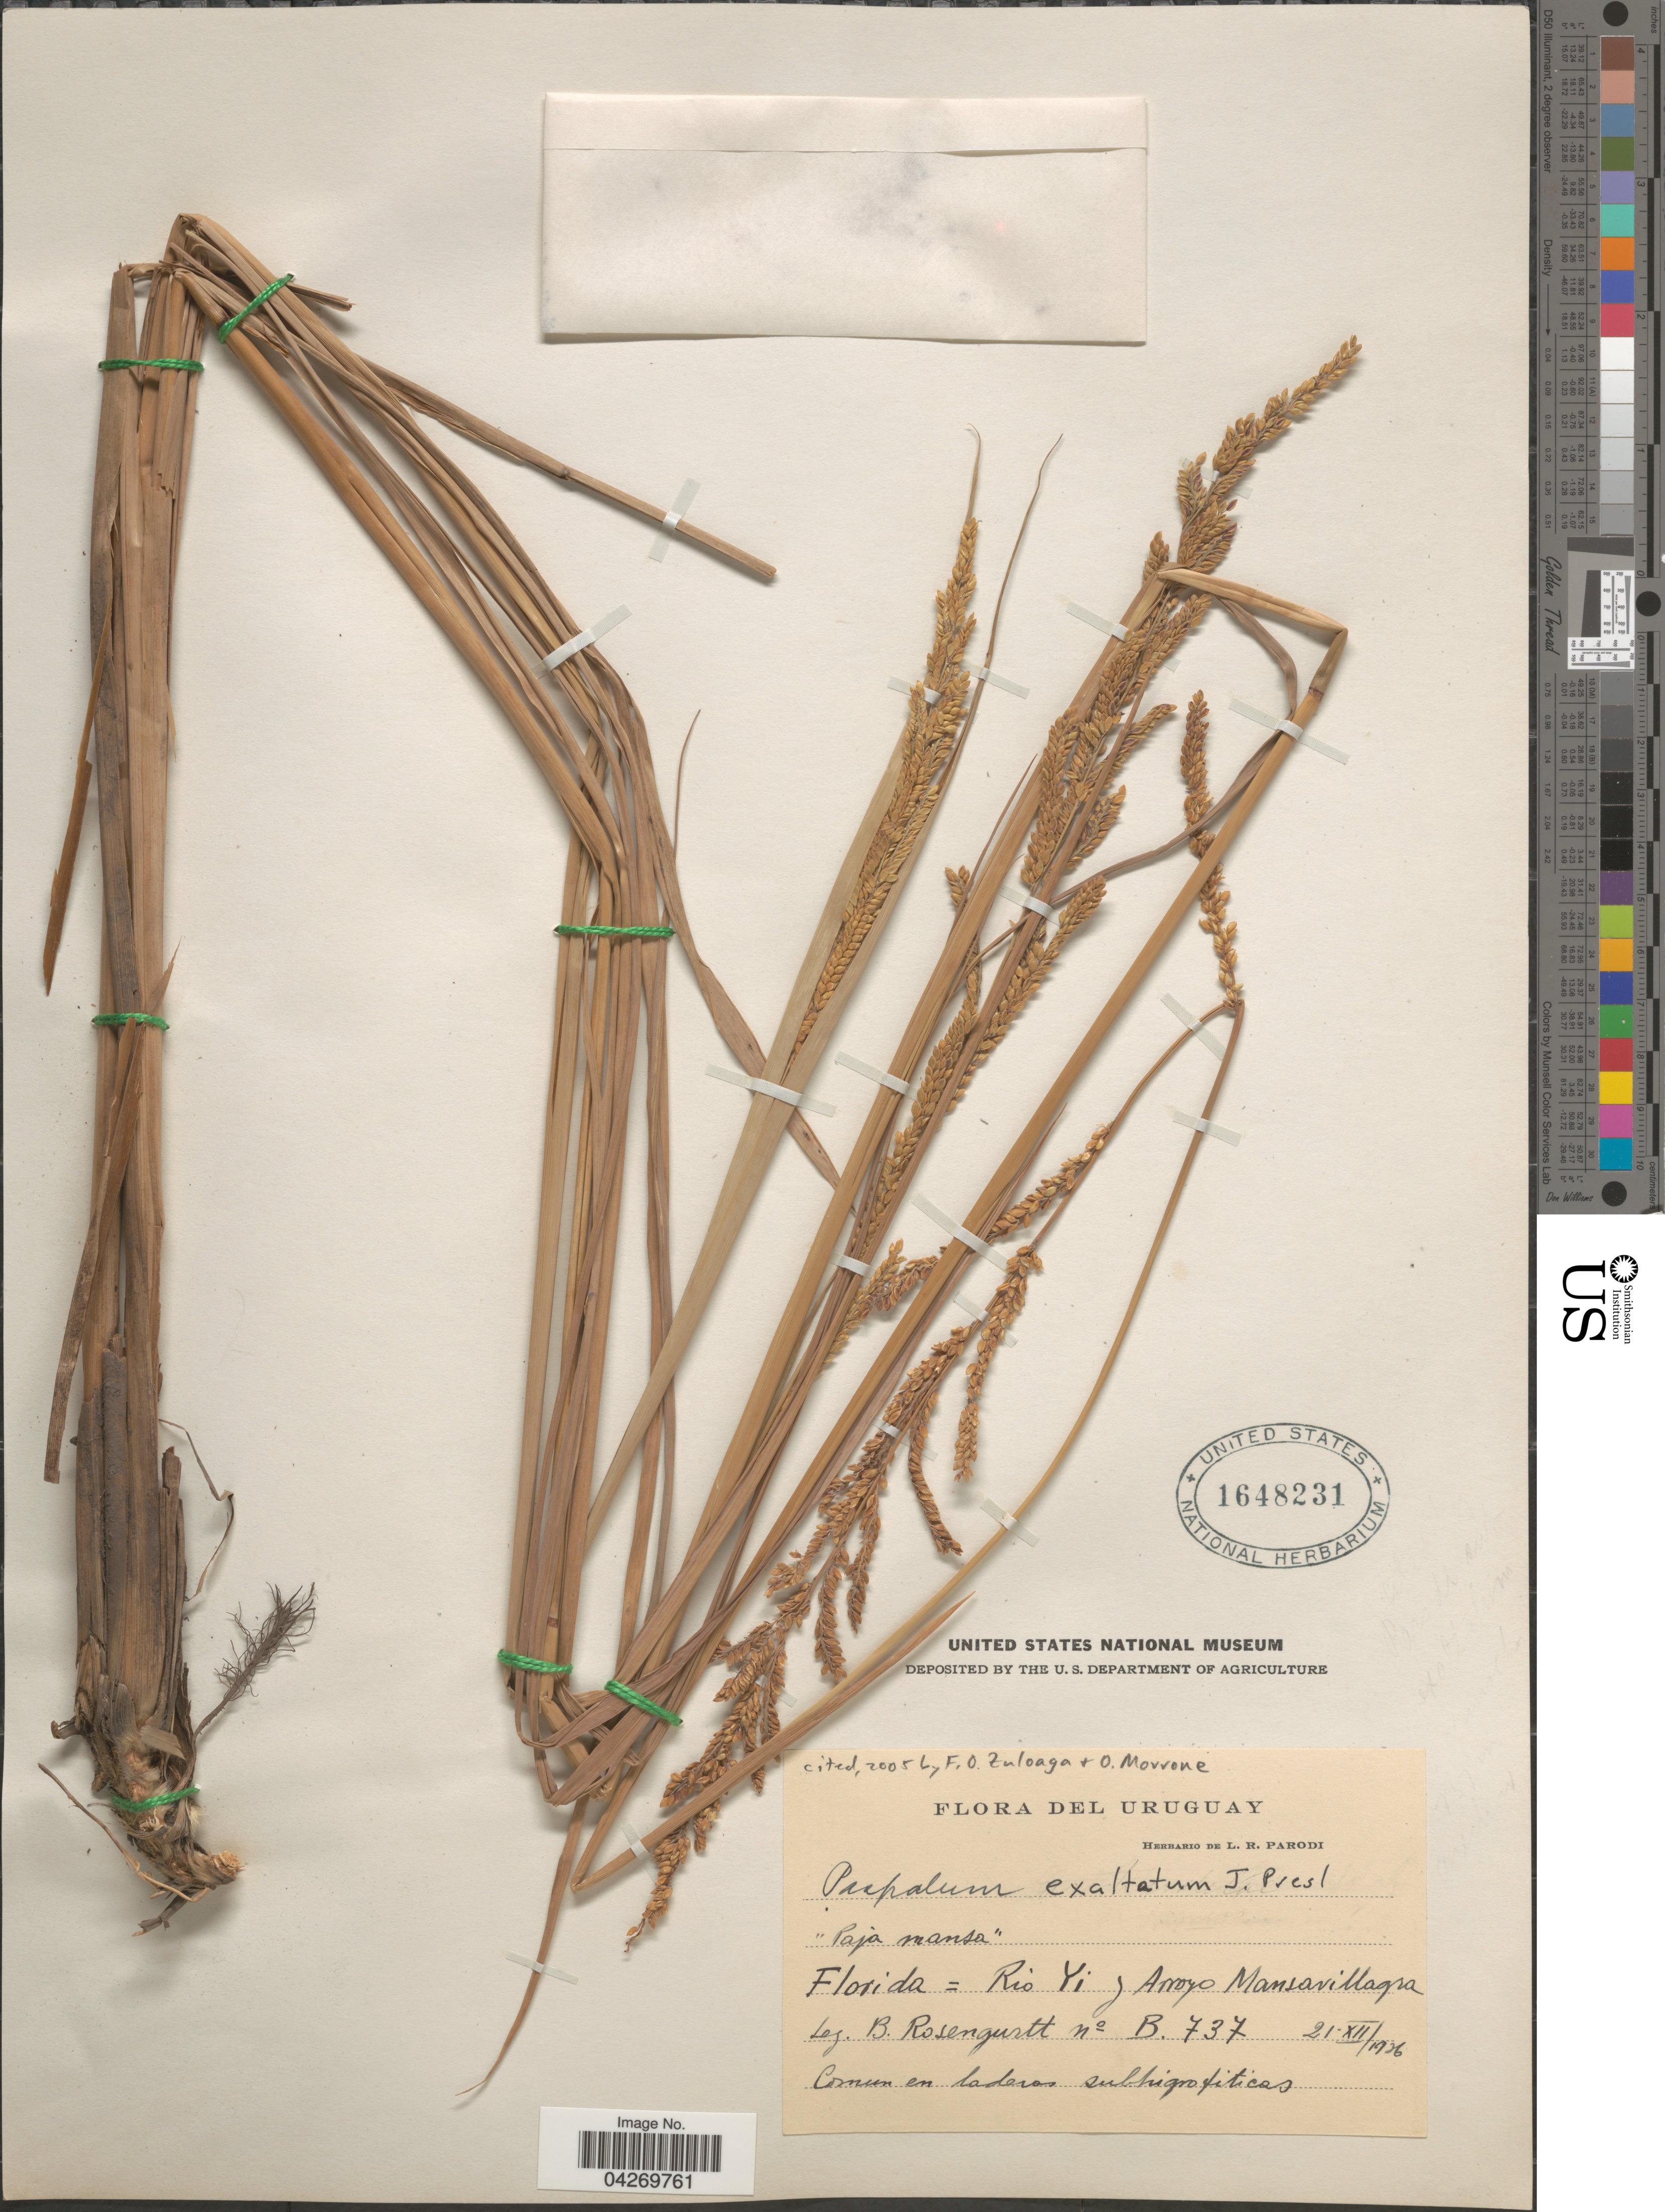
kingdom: Plantae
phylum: Tracheophyta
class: Liliopsida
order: Poales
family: Poaceae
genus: Paspalum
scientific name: Paspalum exaltatum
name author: J. Presl in C. Presl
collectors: B. Rosengurtt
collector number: B737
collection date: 1936-12-21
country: Uruguay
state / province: Florida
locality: Río Yi y Arroyo Mansavillagra.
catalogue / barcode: US 1648231